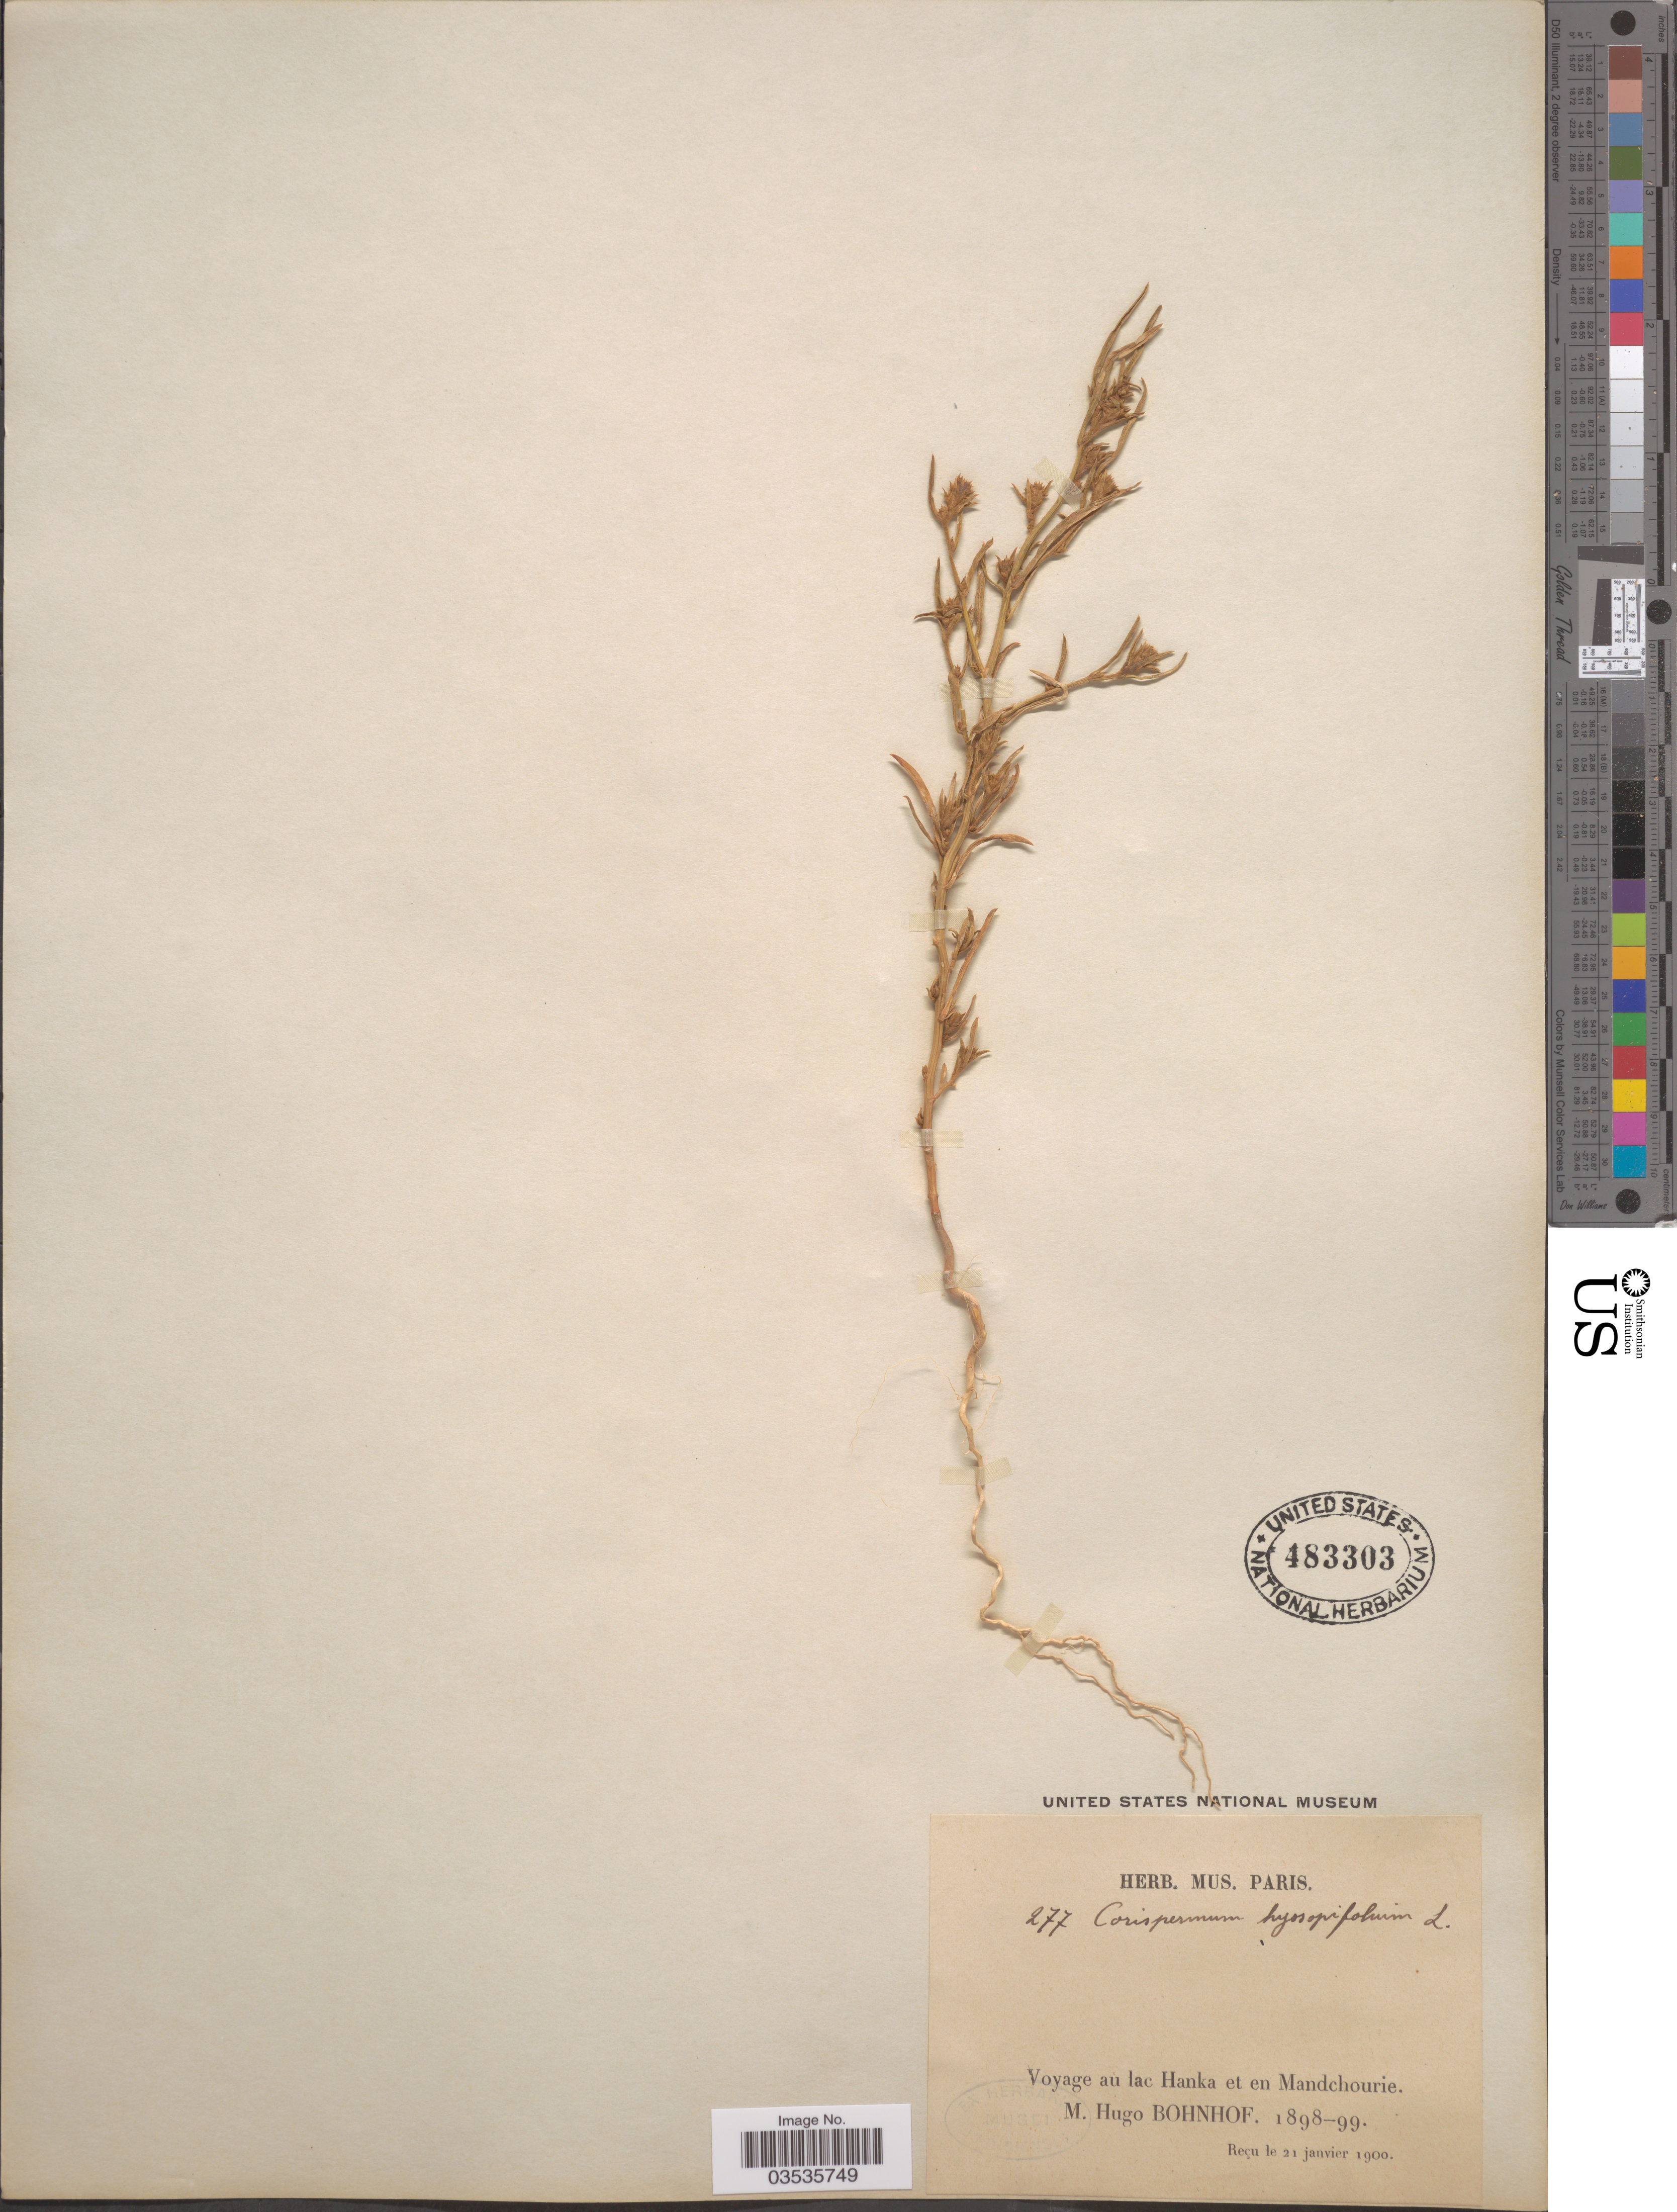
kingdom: Plantae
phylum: Tracheophyta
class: Magnoliopsida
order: Caryophyllales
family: Amaranthaceae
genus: Corispermum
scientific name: Corispermum hyssopifolium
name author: L.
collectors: M. Bohnhof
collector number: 277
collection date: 1898/1899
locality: Au lac Hanka et en Mandchourie.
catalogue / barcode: US 483303